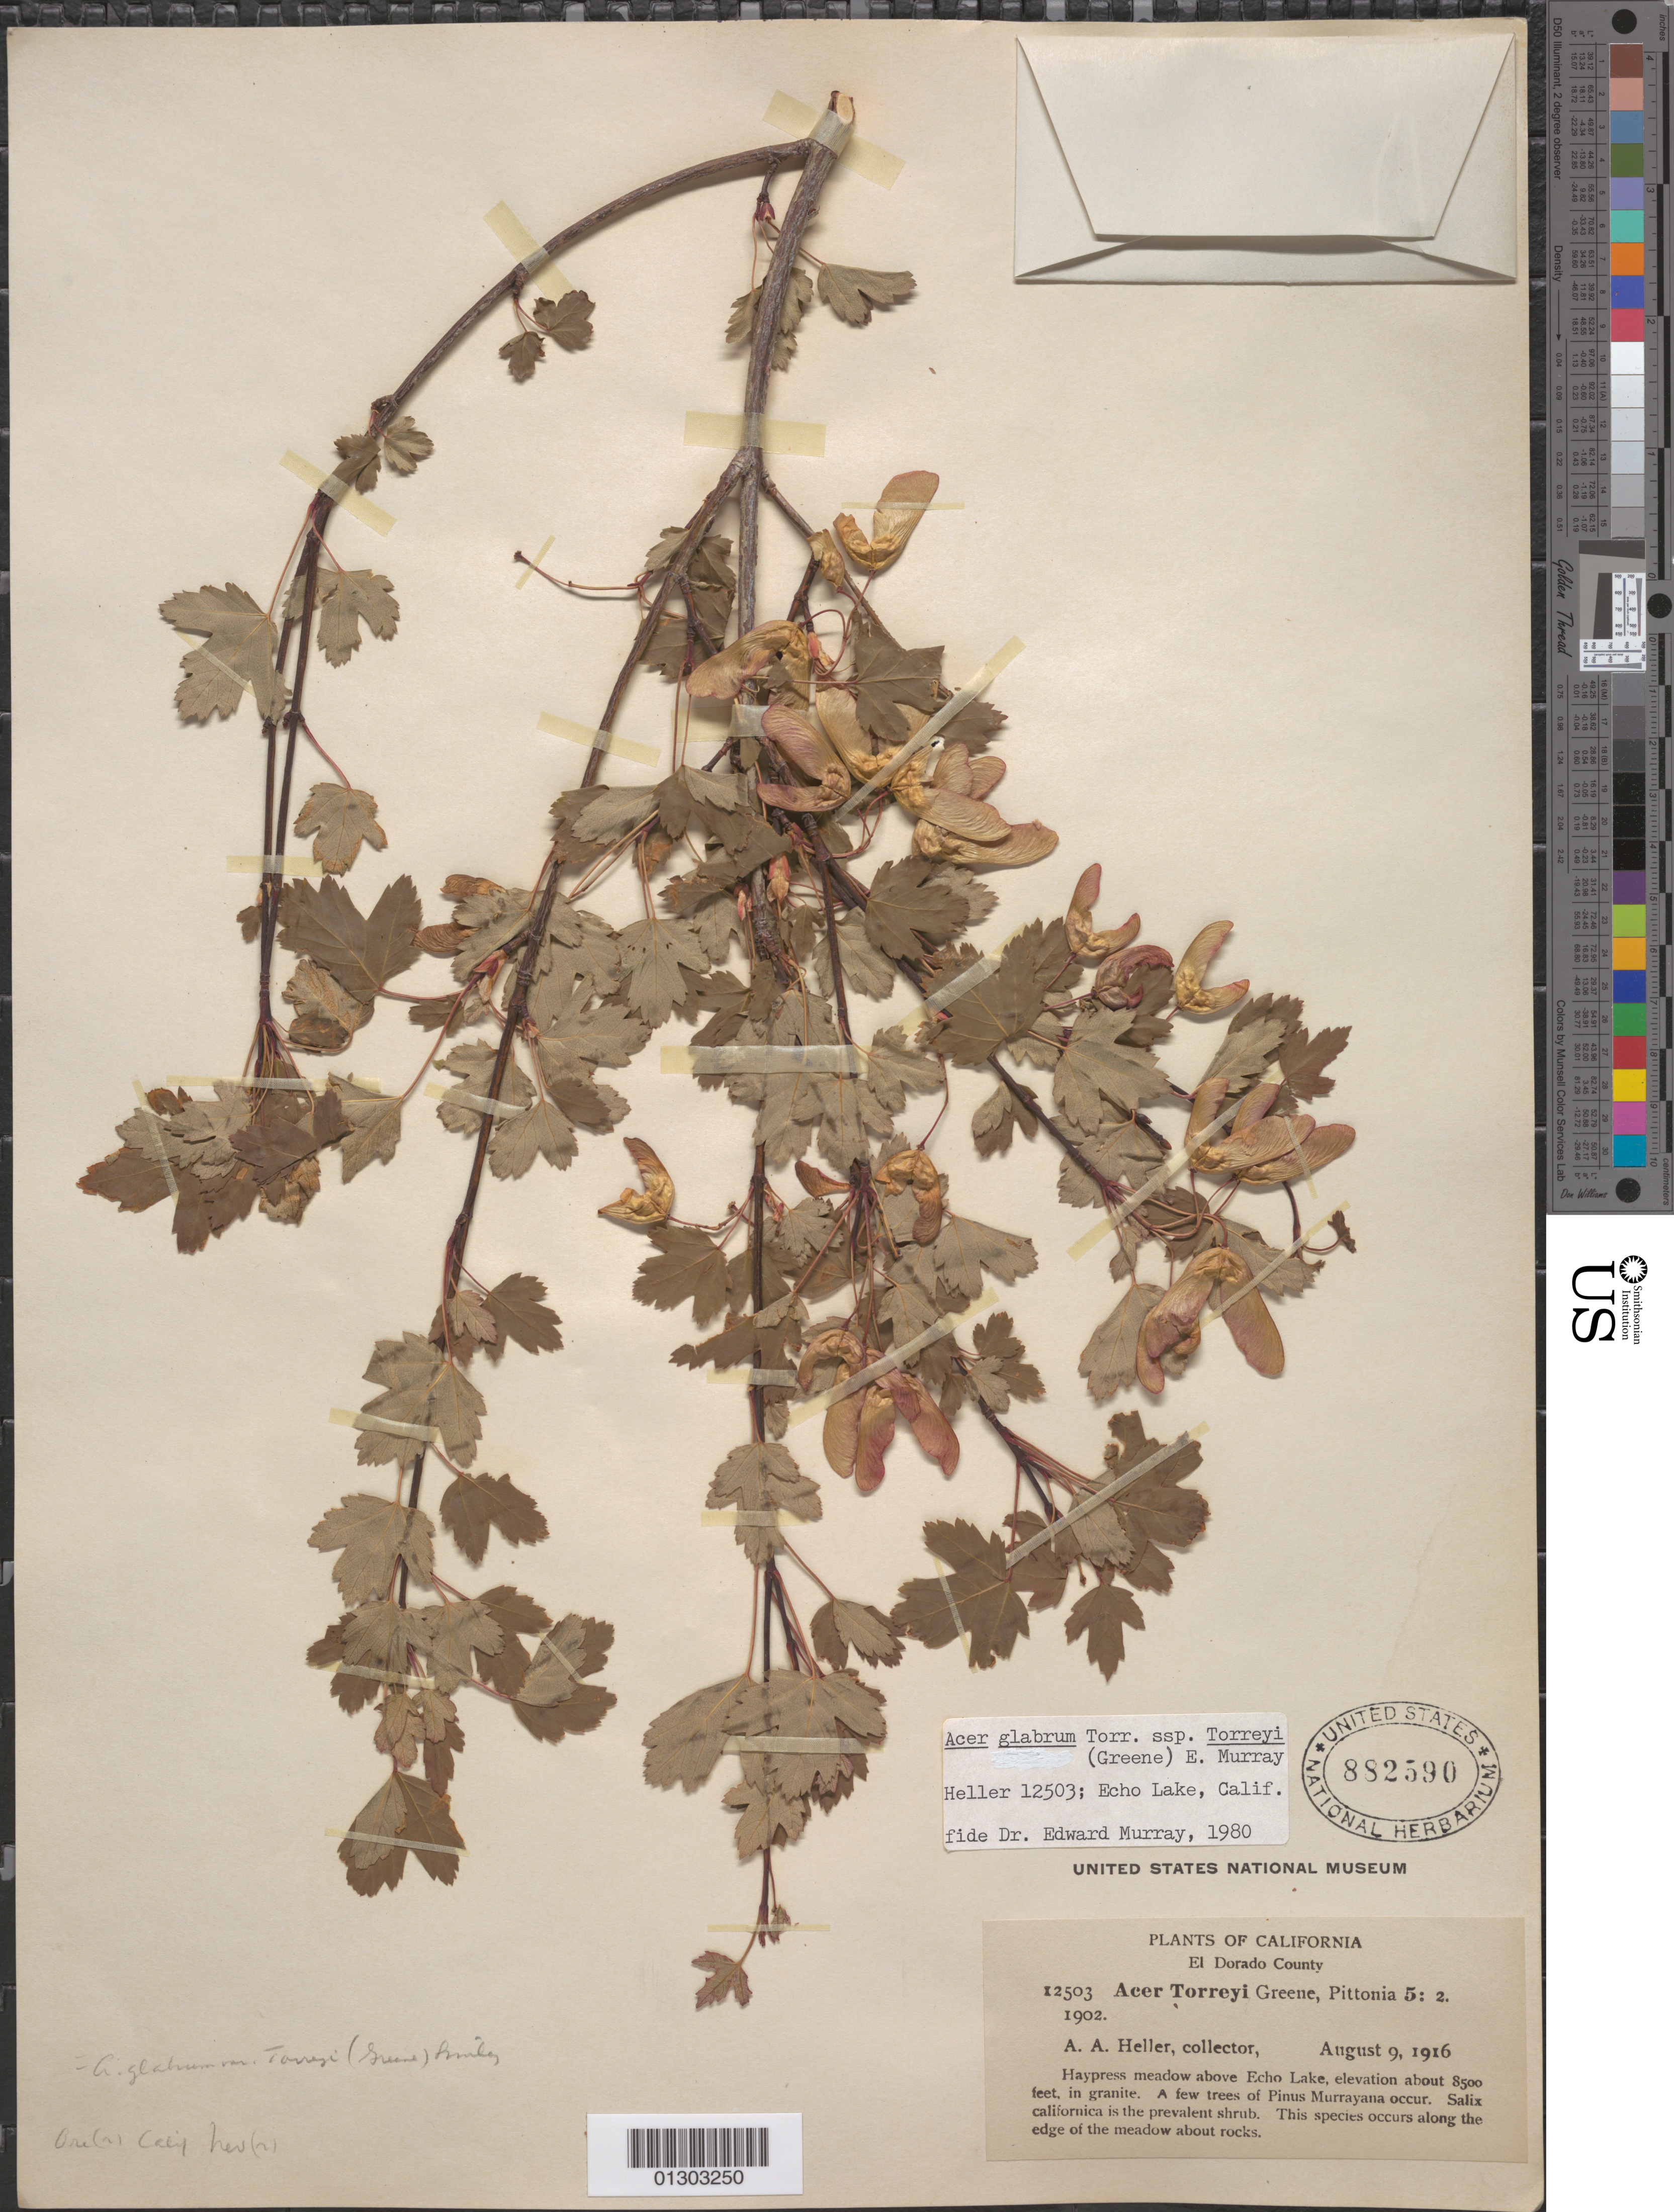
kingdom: Plantae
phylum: Tracheophyta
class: Magnoliopsida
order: Sapindales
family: Sapindaceae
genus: Acer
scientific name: Acer glabrum subsp. torreyi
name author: (Greene) A.E. Murray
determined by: Murray, Edward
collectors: A. A. Heller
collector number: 12503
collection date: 1916-08-09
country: United States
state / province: California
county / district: El Dorado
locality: El Dorado County, above Echo Lake.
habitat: Haypress meadows, in granite. A few trees of Pinus murrayana occur. Salix californica is the prevalent shrub. This species occurs along the edge of the meadow about rocks.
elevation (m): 2591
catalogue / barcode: US 882590